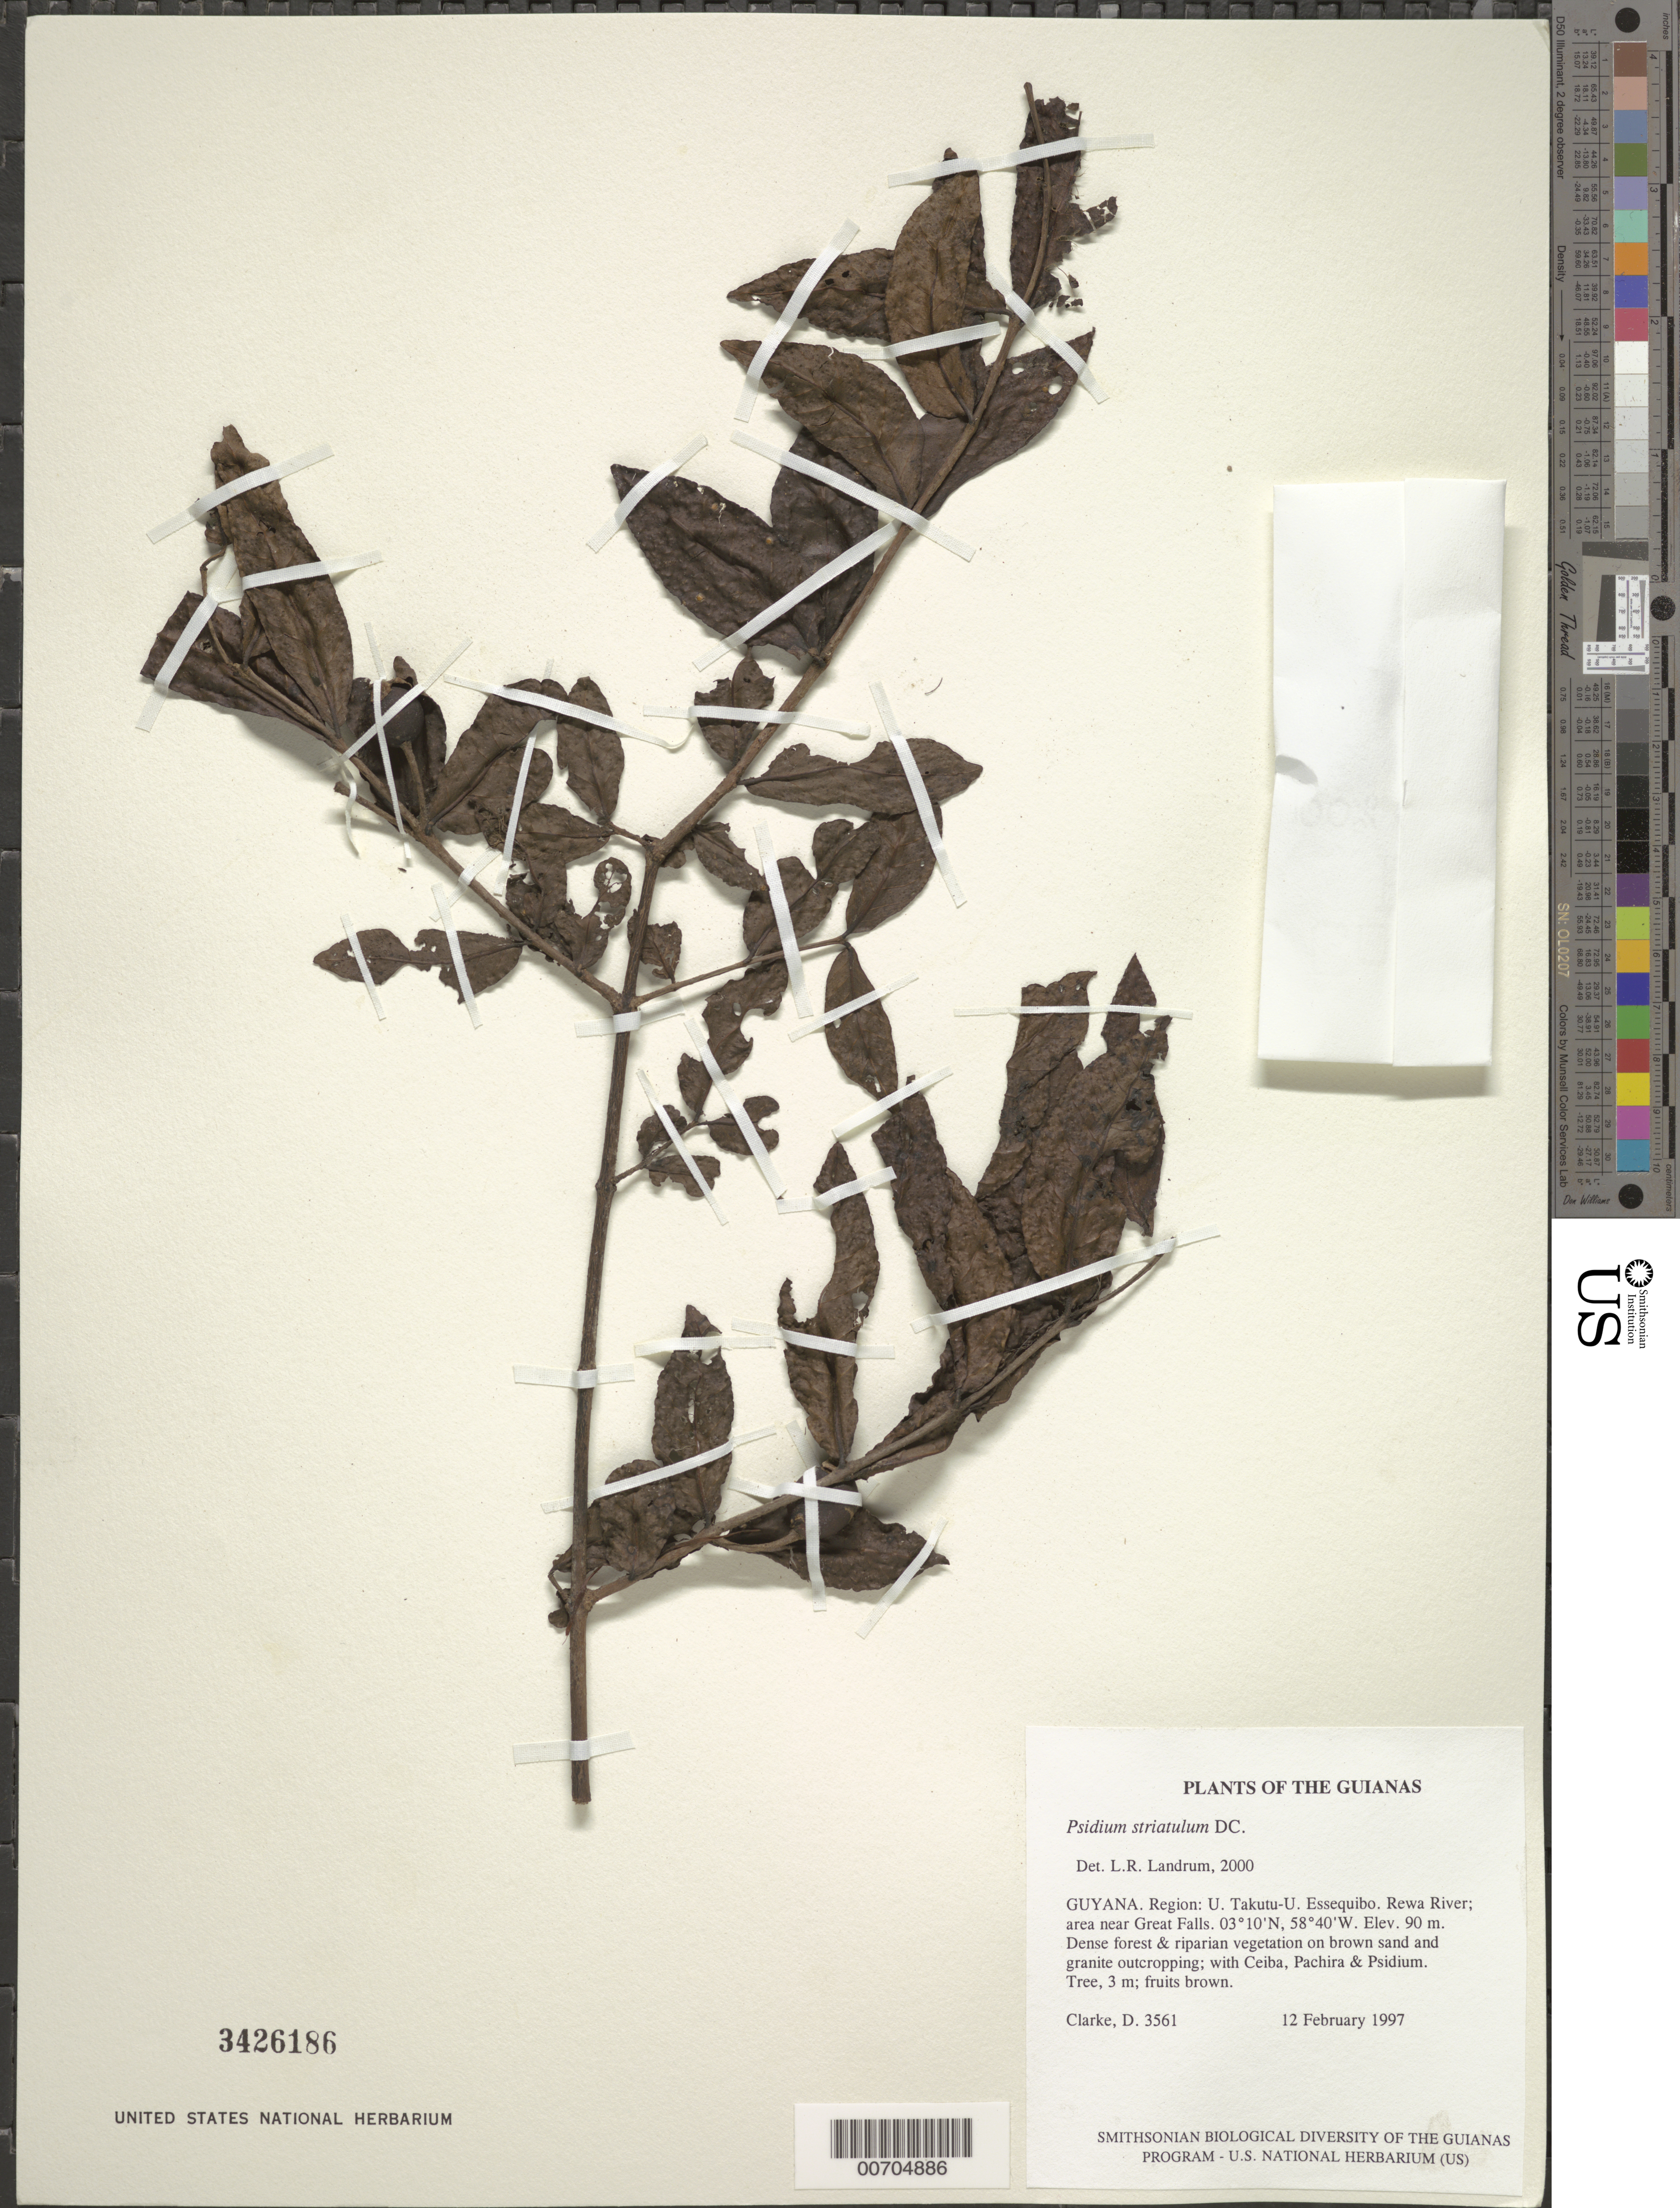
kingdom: Plantae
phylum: Tracheophyta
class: Magnoliopsida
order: Myrtales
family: Myrtaceae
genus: Psidium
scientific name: Psidium striatulum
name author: DC.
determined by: Landrum, L. R.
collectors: H. D. Clarke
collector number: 3561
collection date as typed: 12 February 1997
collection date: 1997-02-12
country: Guyana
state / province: U. Takutu-U. Essequibo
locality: Rewa River; area near Great Falls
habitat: Dense forest & riparian vegetation on brown sand and granite outcropping; with Ceiba, Pachira & Psidium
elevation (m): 90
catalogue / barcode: US 3426186